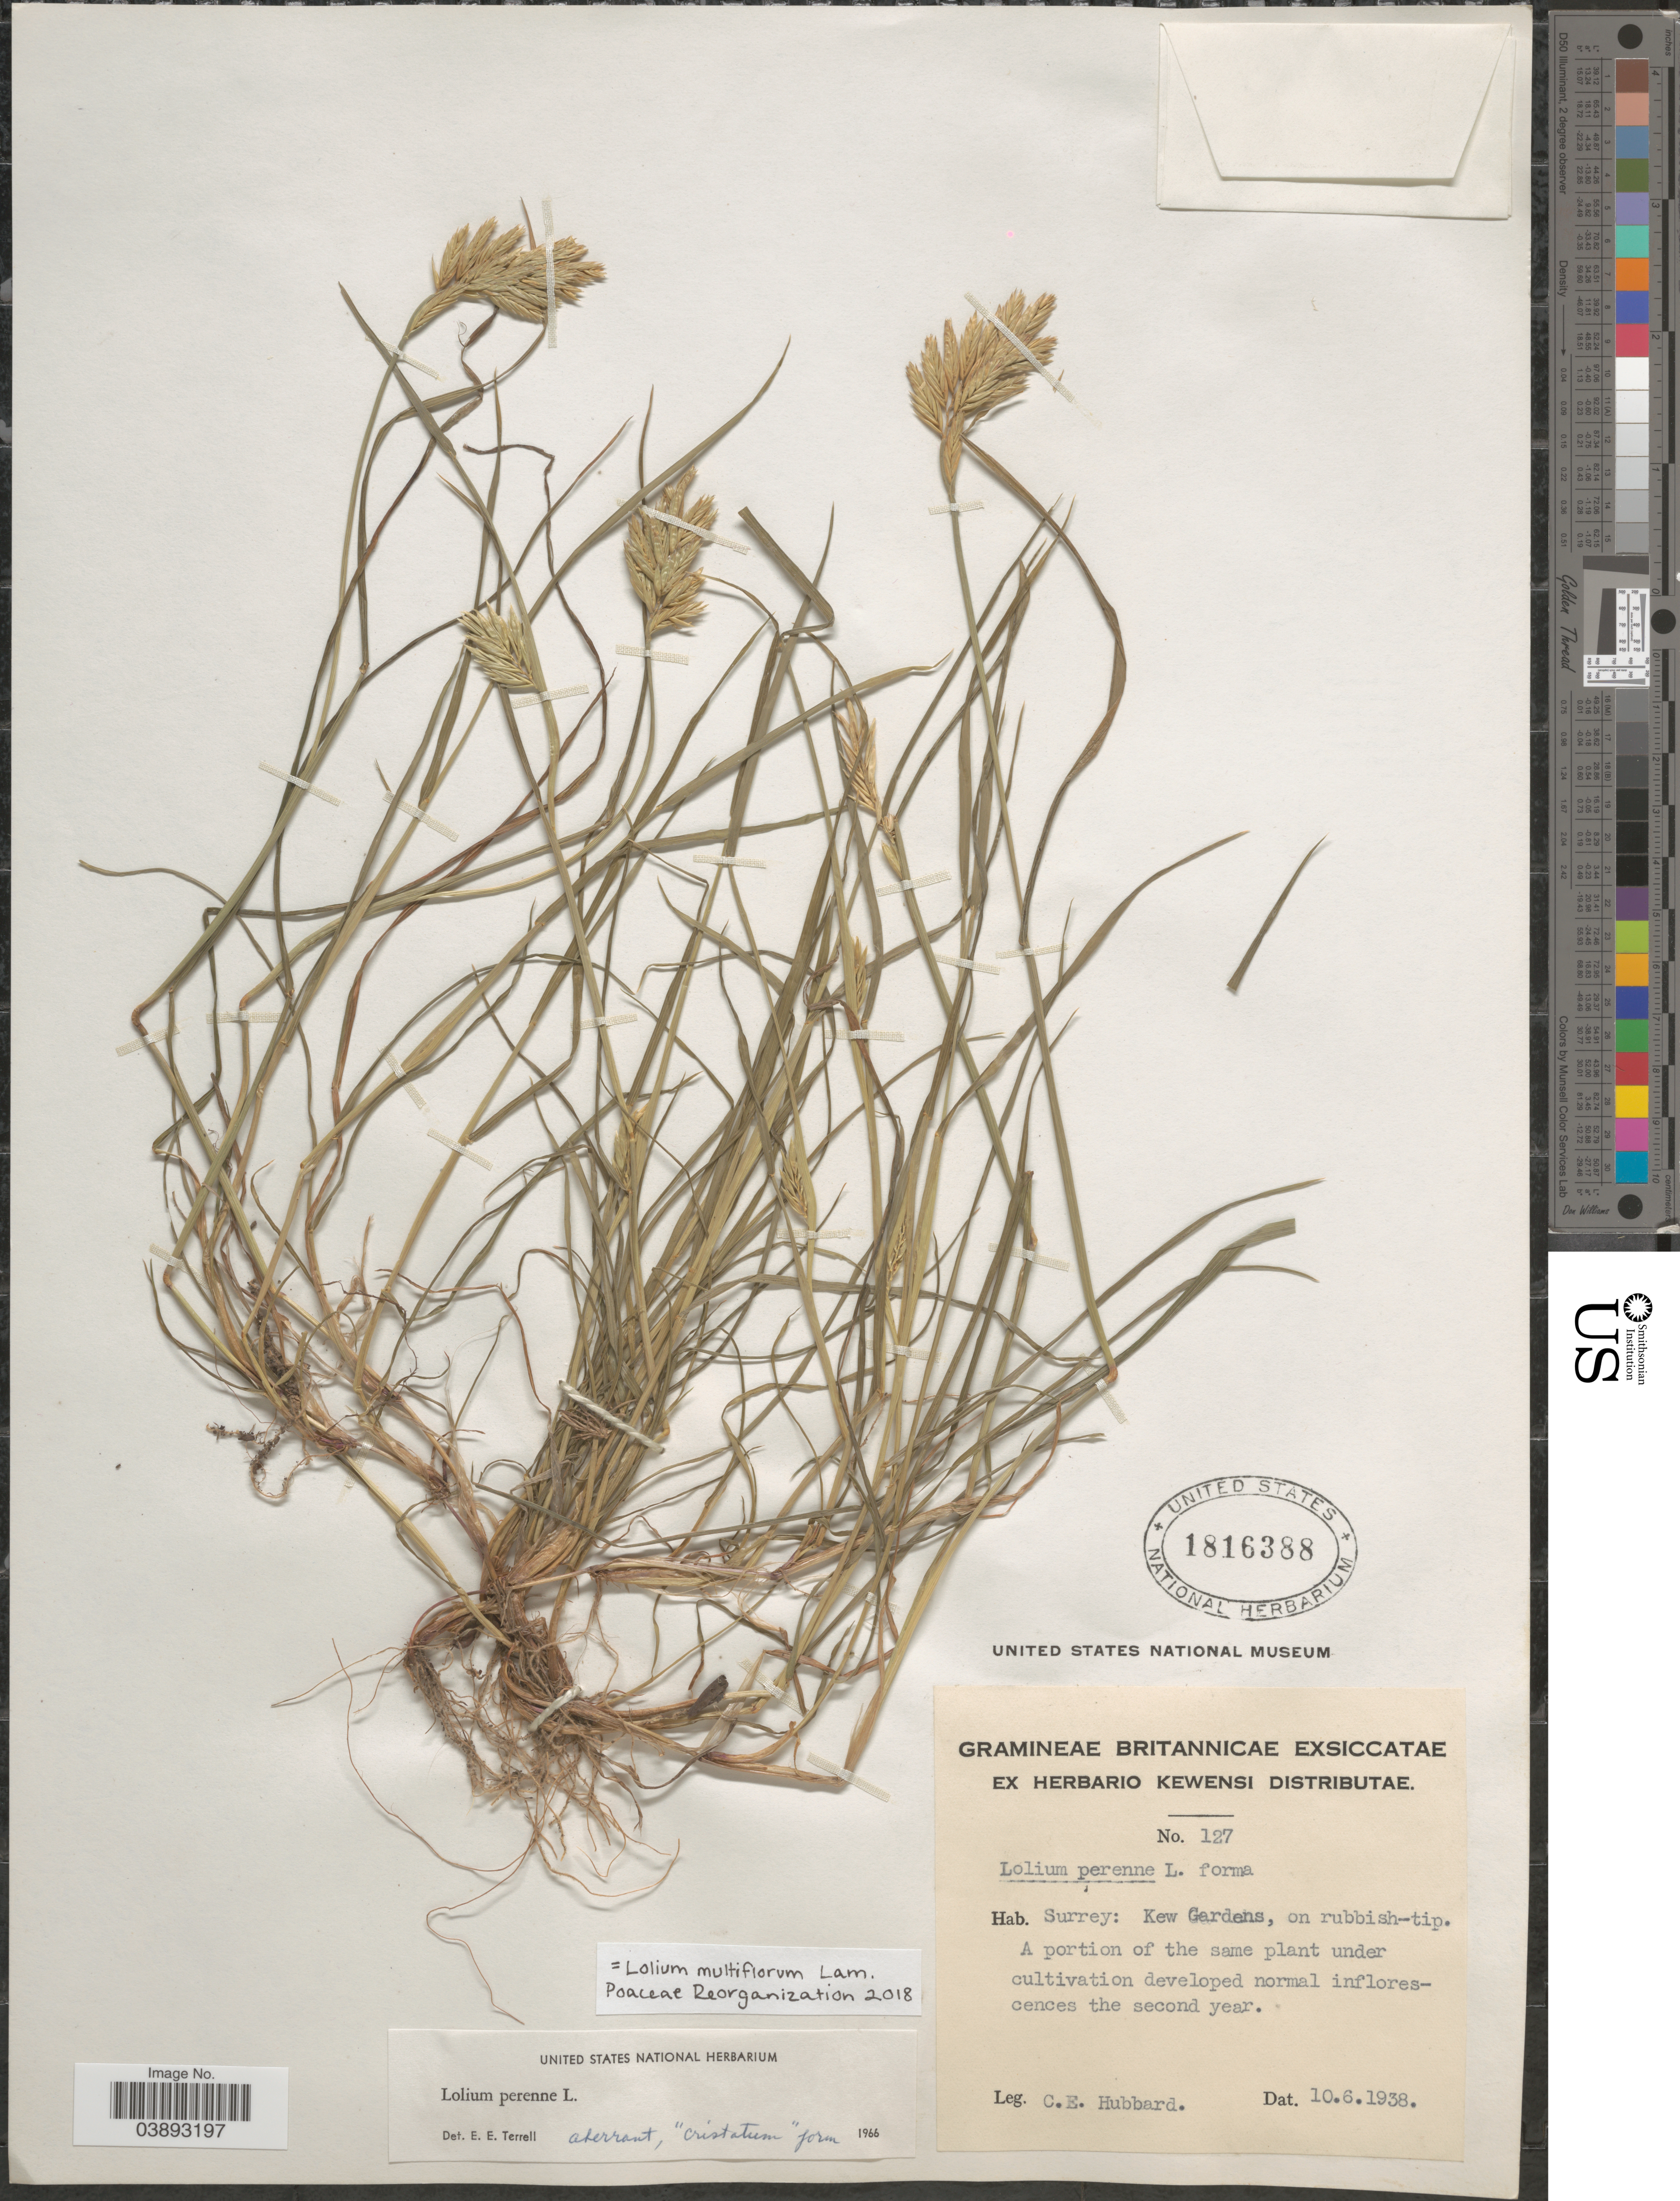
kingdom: Plantae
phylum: Tracheophyta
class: Liliopsida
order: Poales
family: Poaceae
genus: Lolium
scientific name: Lolium multiflorum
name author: Lam.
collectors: C. E. Hubbard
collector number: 127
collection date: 1938-06-10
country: United Kingdom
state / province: England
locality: Surret: Kew Gardens.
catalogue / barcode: US 1816388